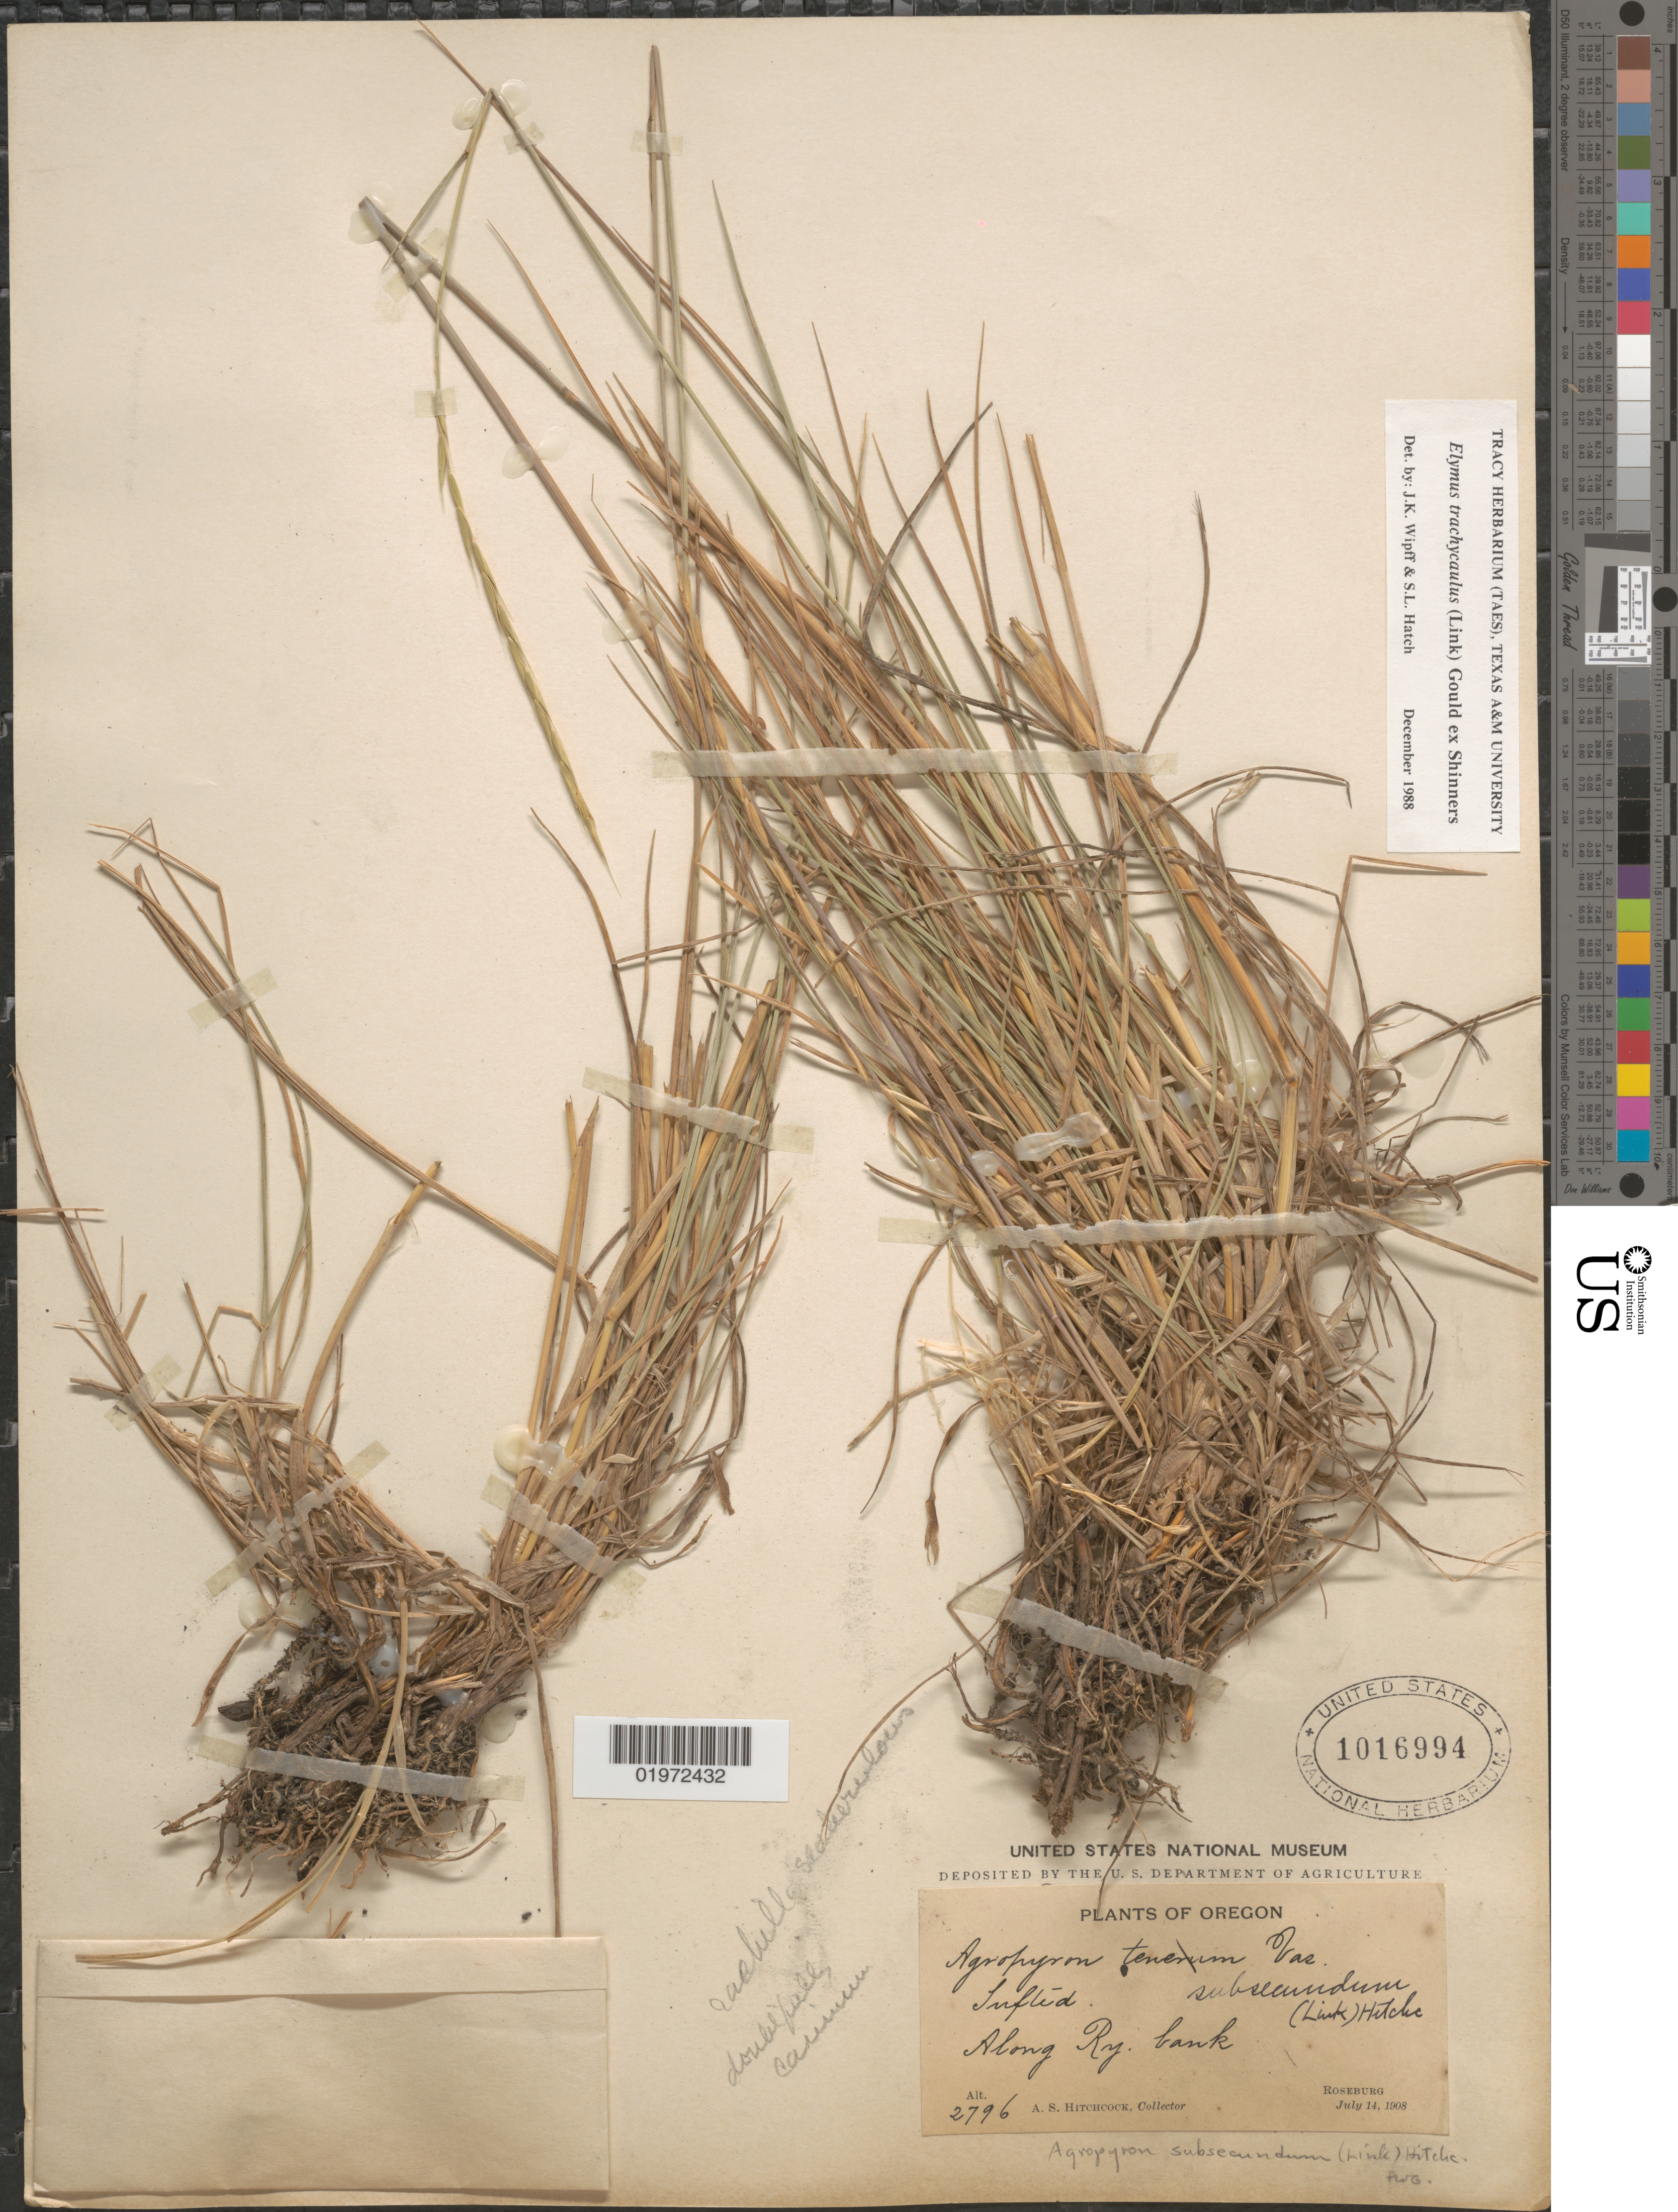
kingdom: Plantae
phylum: Tracheophyta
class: Liliopsida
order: Poales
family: Poaceae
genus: Elymus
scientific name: Elymus trachycaulus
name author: (Link) Gould ex Shinners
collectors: A. S. Hitchcock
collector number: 2796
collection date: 1908-07-14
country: United States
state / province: Oregon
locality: Along Ry. bank. Roseburg.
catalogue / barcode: US 1016994